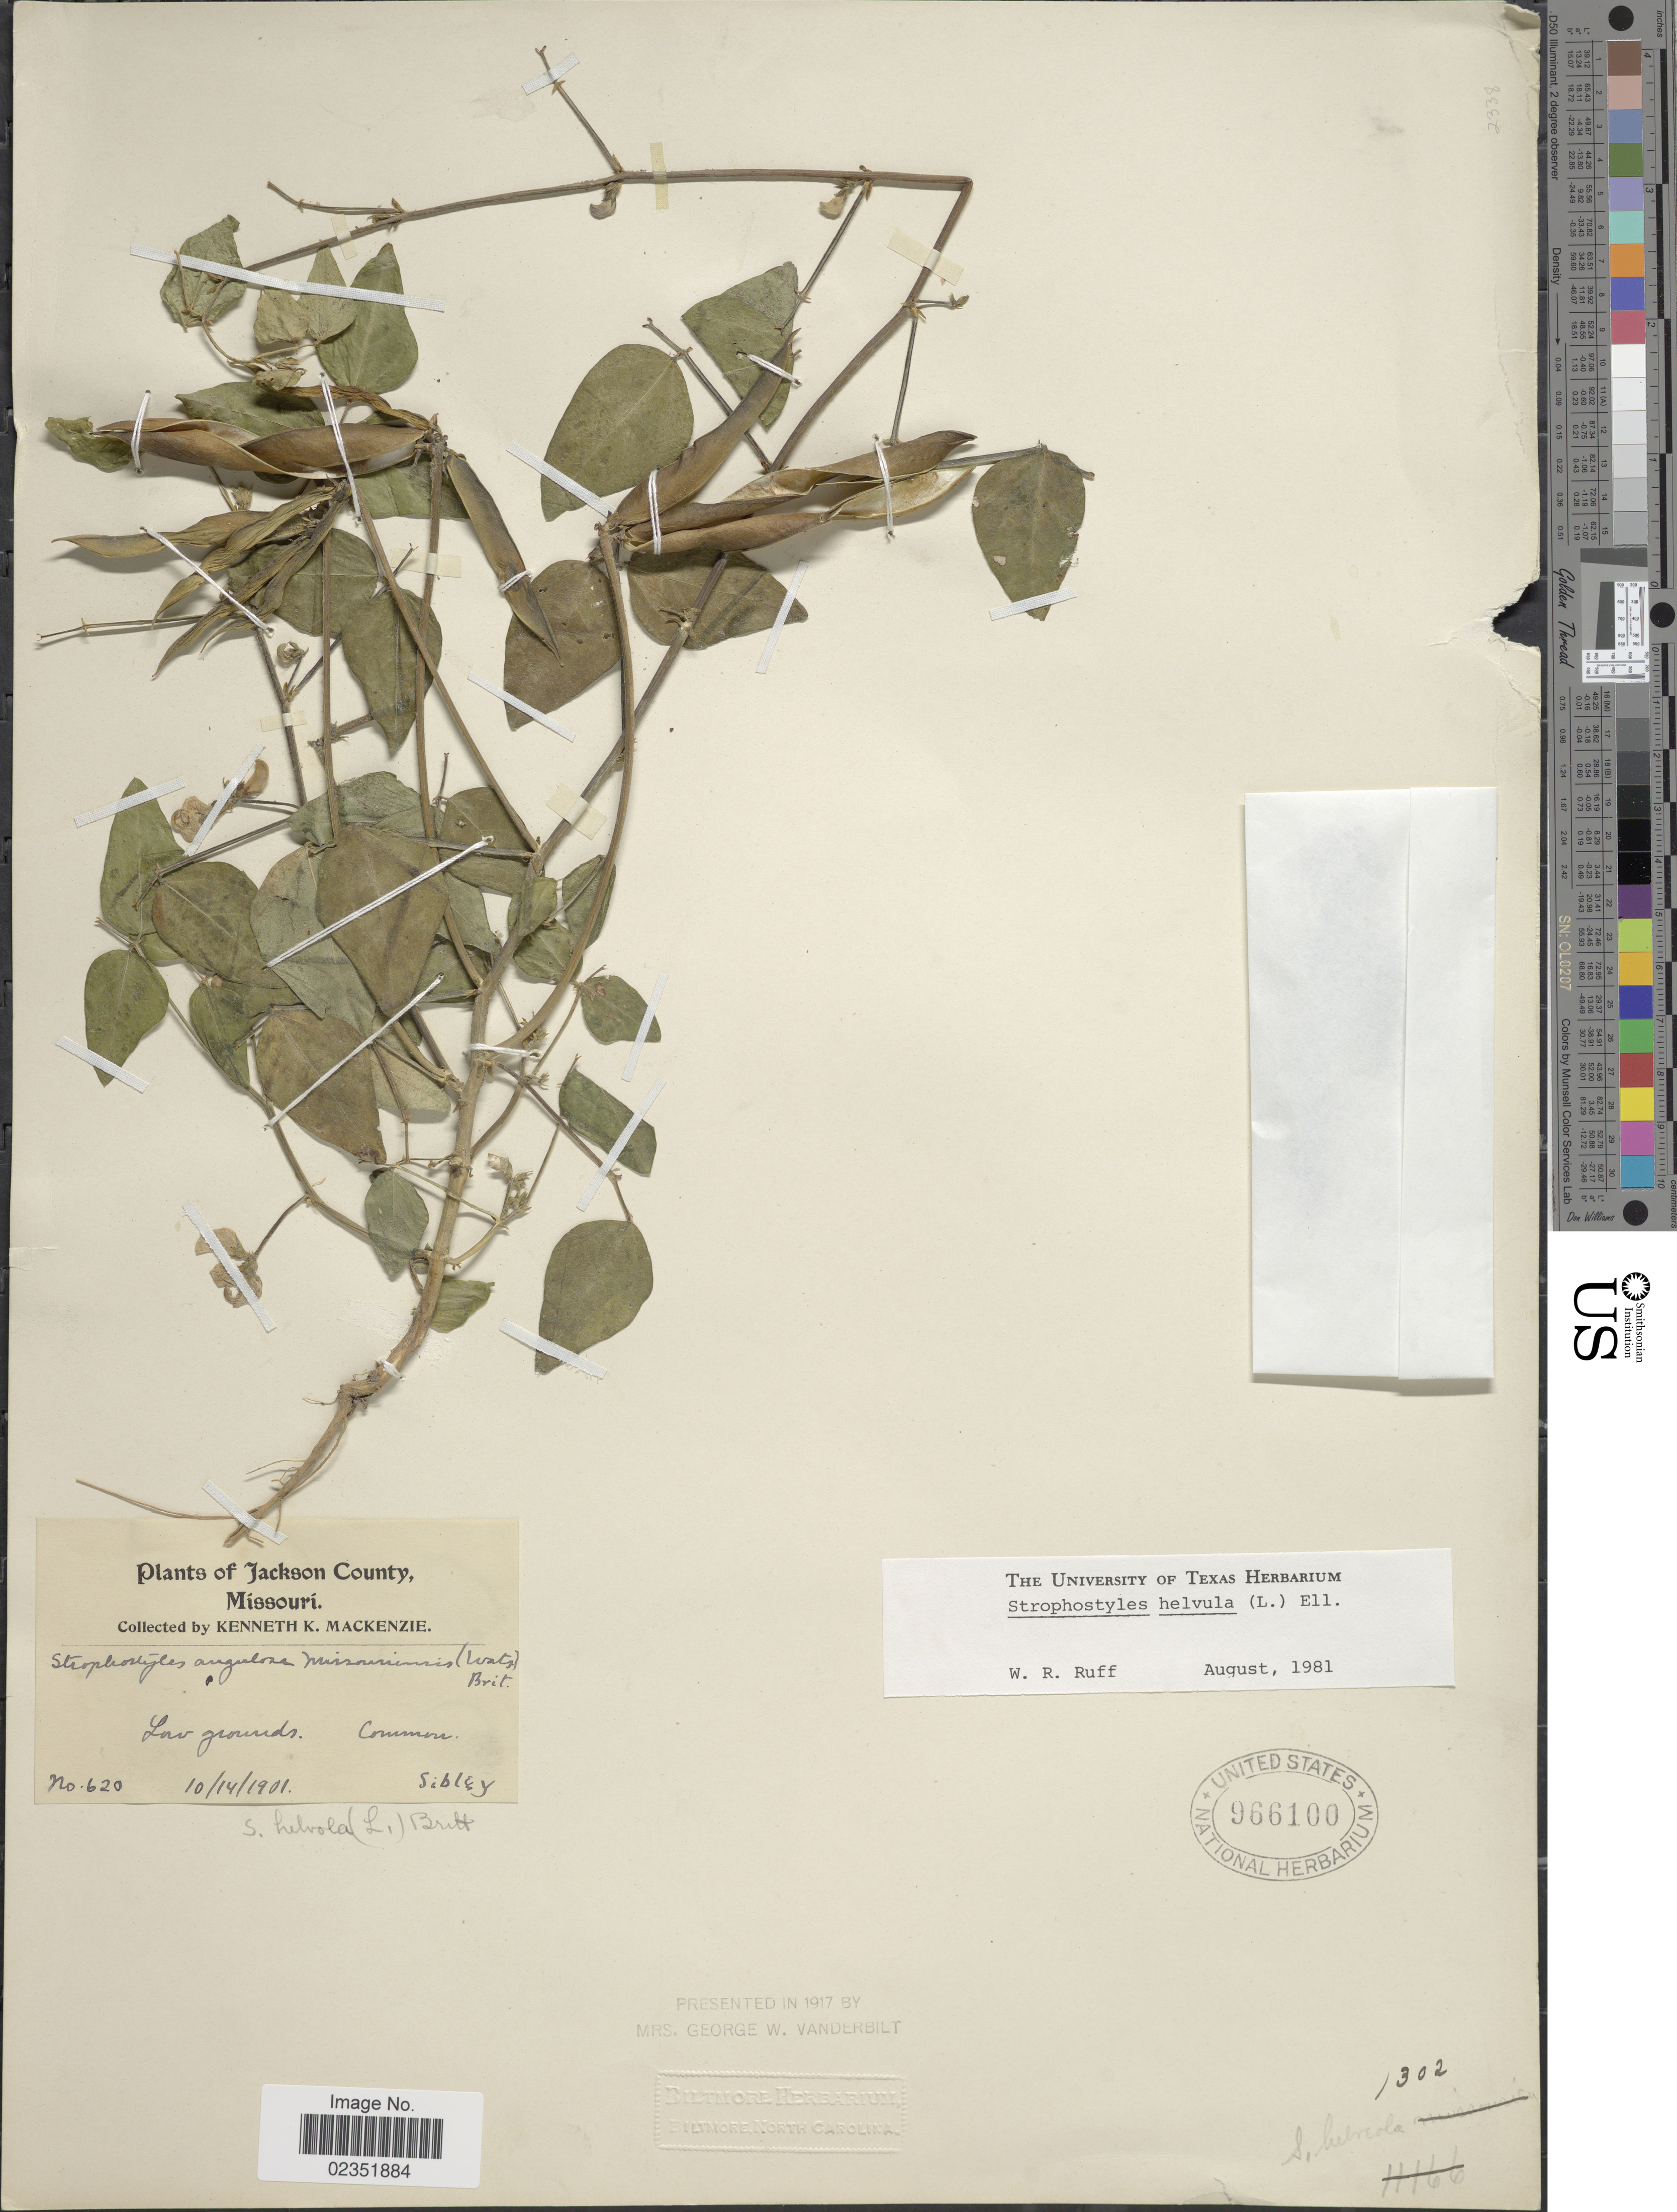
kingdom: Plantae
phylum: Tracheophyta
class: Magnoliopsida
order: Fabales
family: Fabaceae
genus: Strophostyles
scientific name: Strophostyles helvola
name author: (L.) Elliott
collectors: K. K. Mackenzie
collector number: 620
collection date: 1901-10-14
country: United States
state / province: Missouri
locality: Jackson County, Low grounds, Common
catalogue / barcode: US 966100